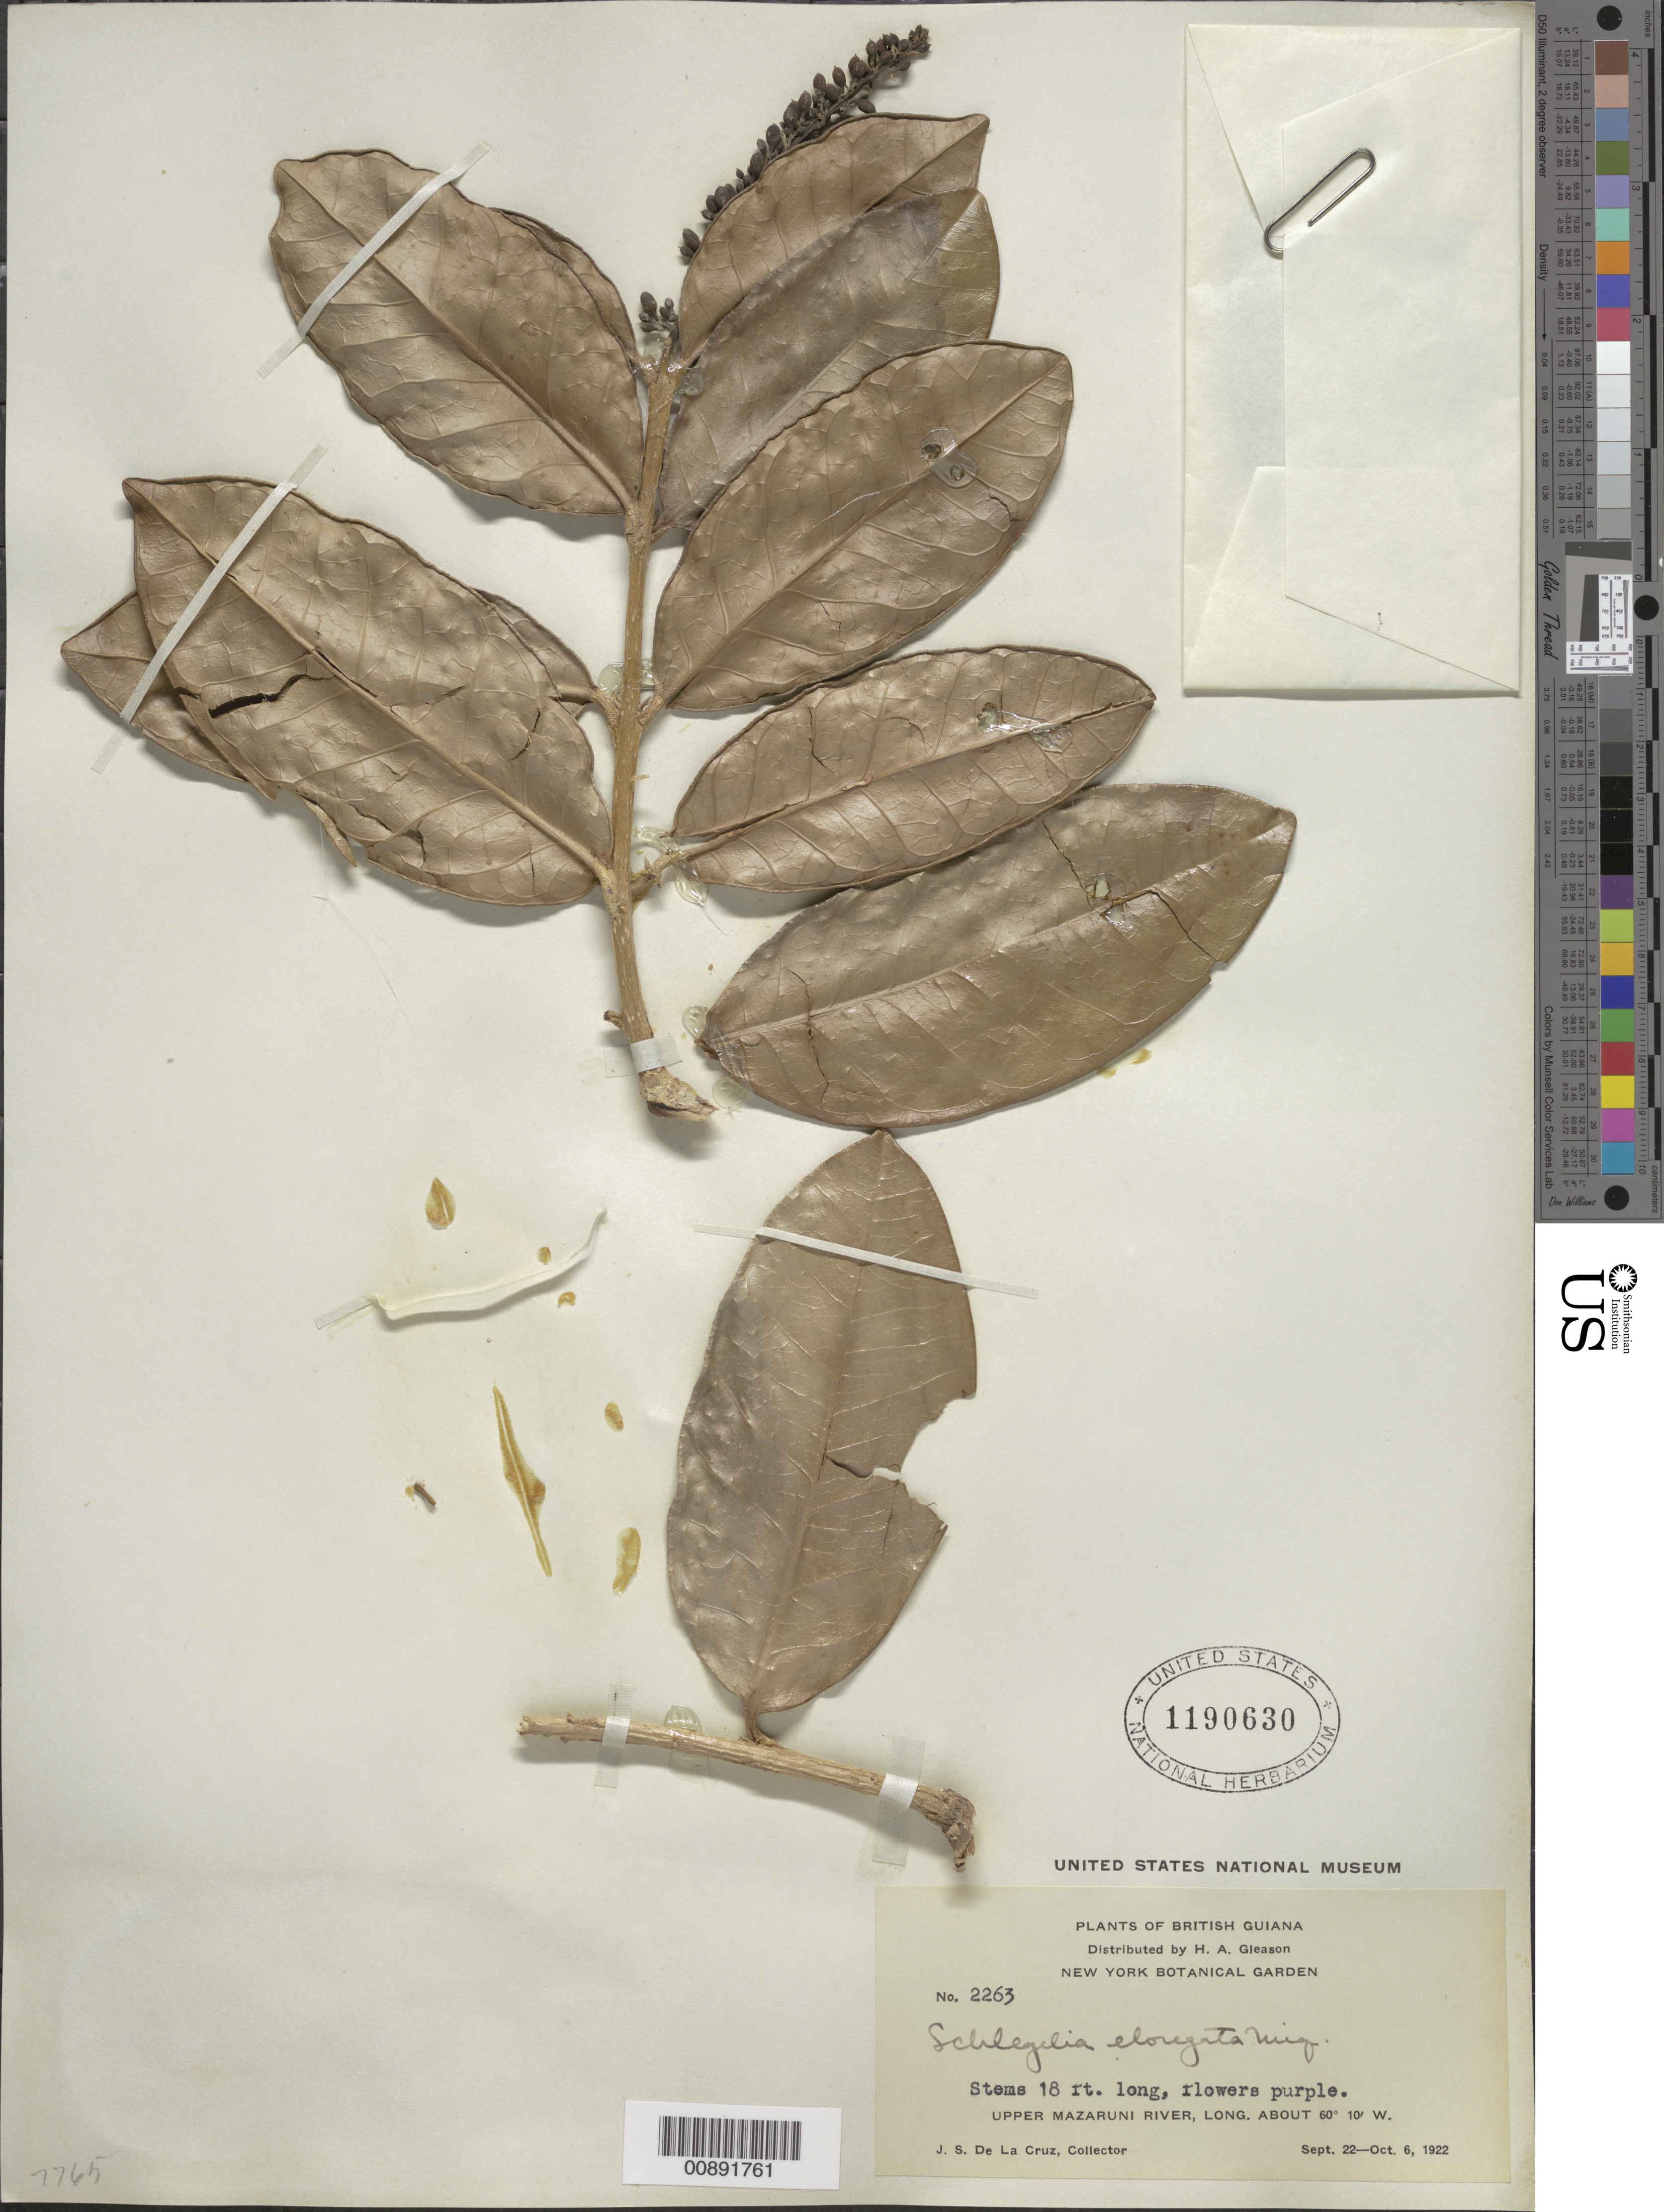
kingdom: Plantae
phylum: Tracheophyta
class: Magnoliopsida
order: Lamiales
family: Schlegeliaceae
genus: Schlegelia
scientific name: Schlegelia violacea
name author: (Aubl.) Griseb.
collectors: J. S. de la Cruz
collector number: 2263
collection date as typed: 22-Sep-22 to 6-Oct-22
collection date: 1922-09-22/1922-10-06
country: Guyana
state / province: Cuyuni-Mazaruni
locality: Upper Mazaruni R.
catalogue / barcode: US 1190630